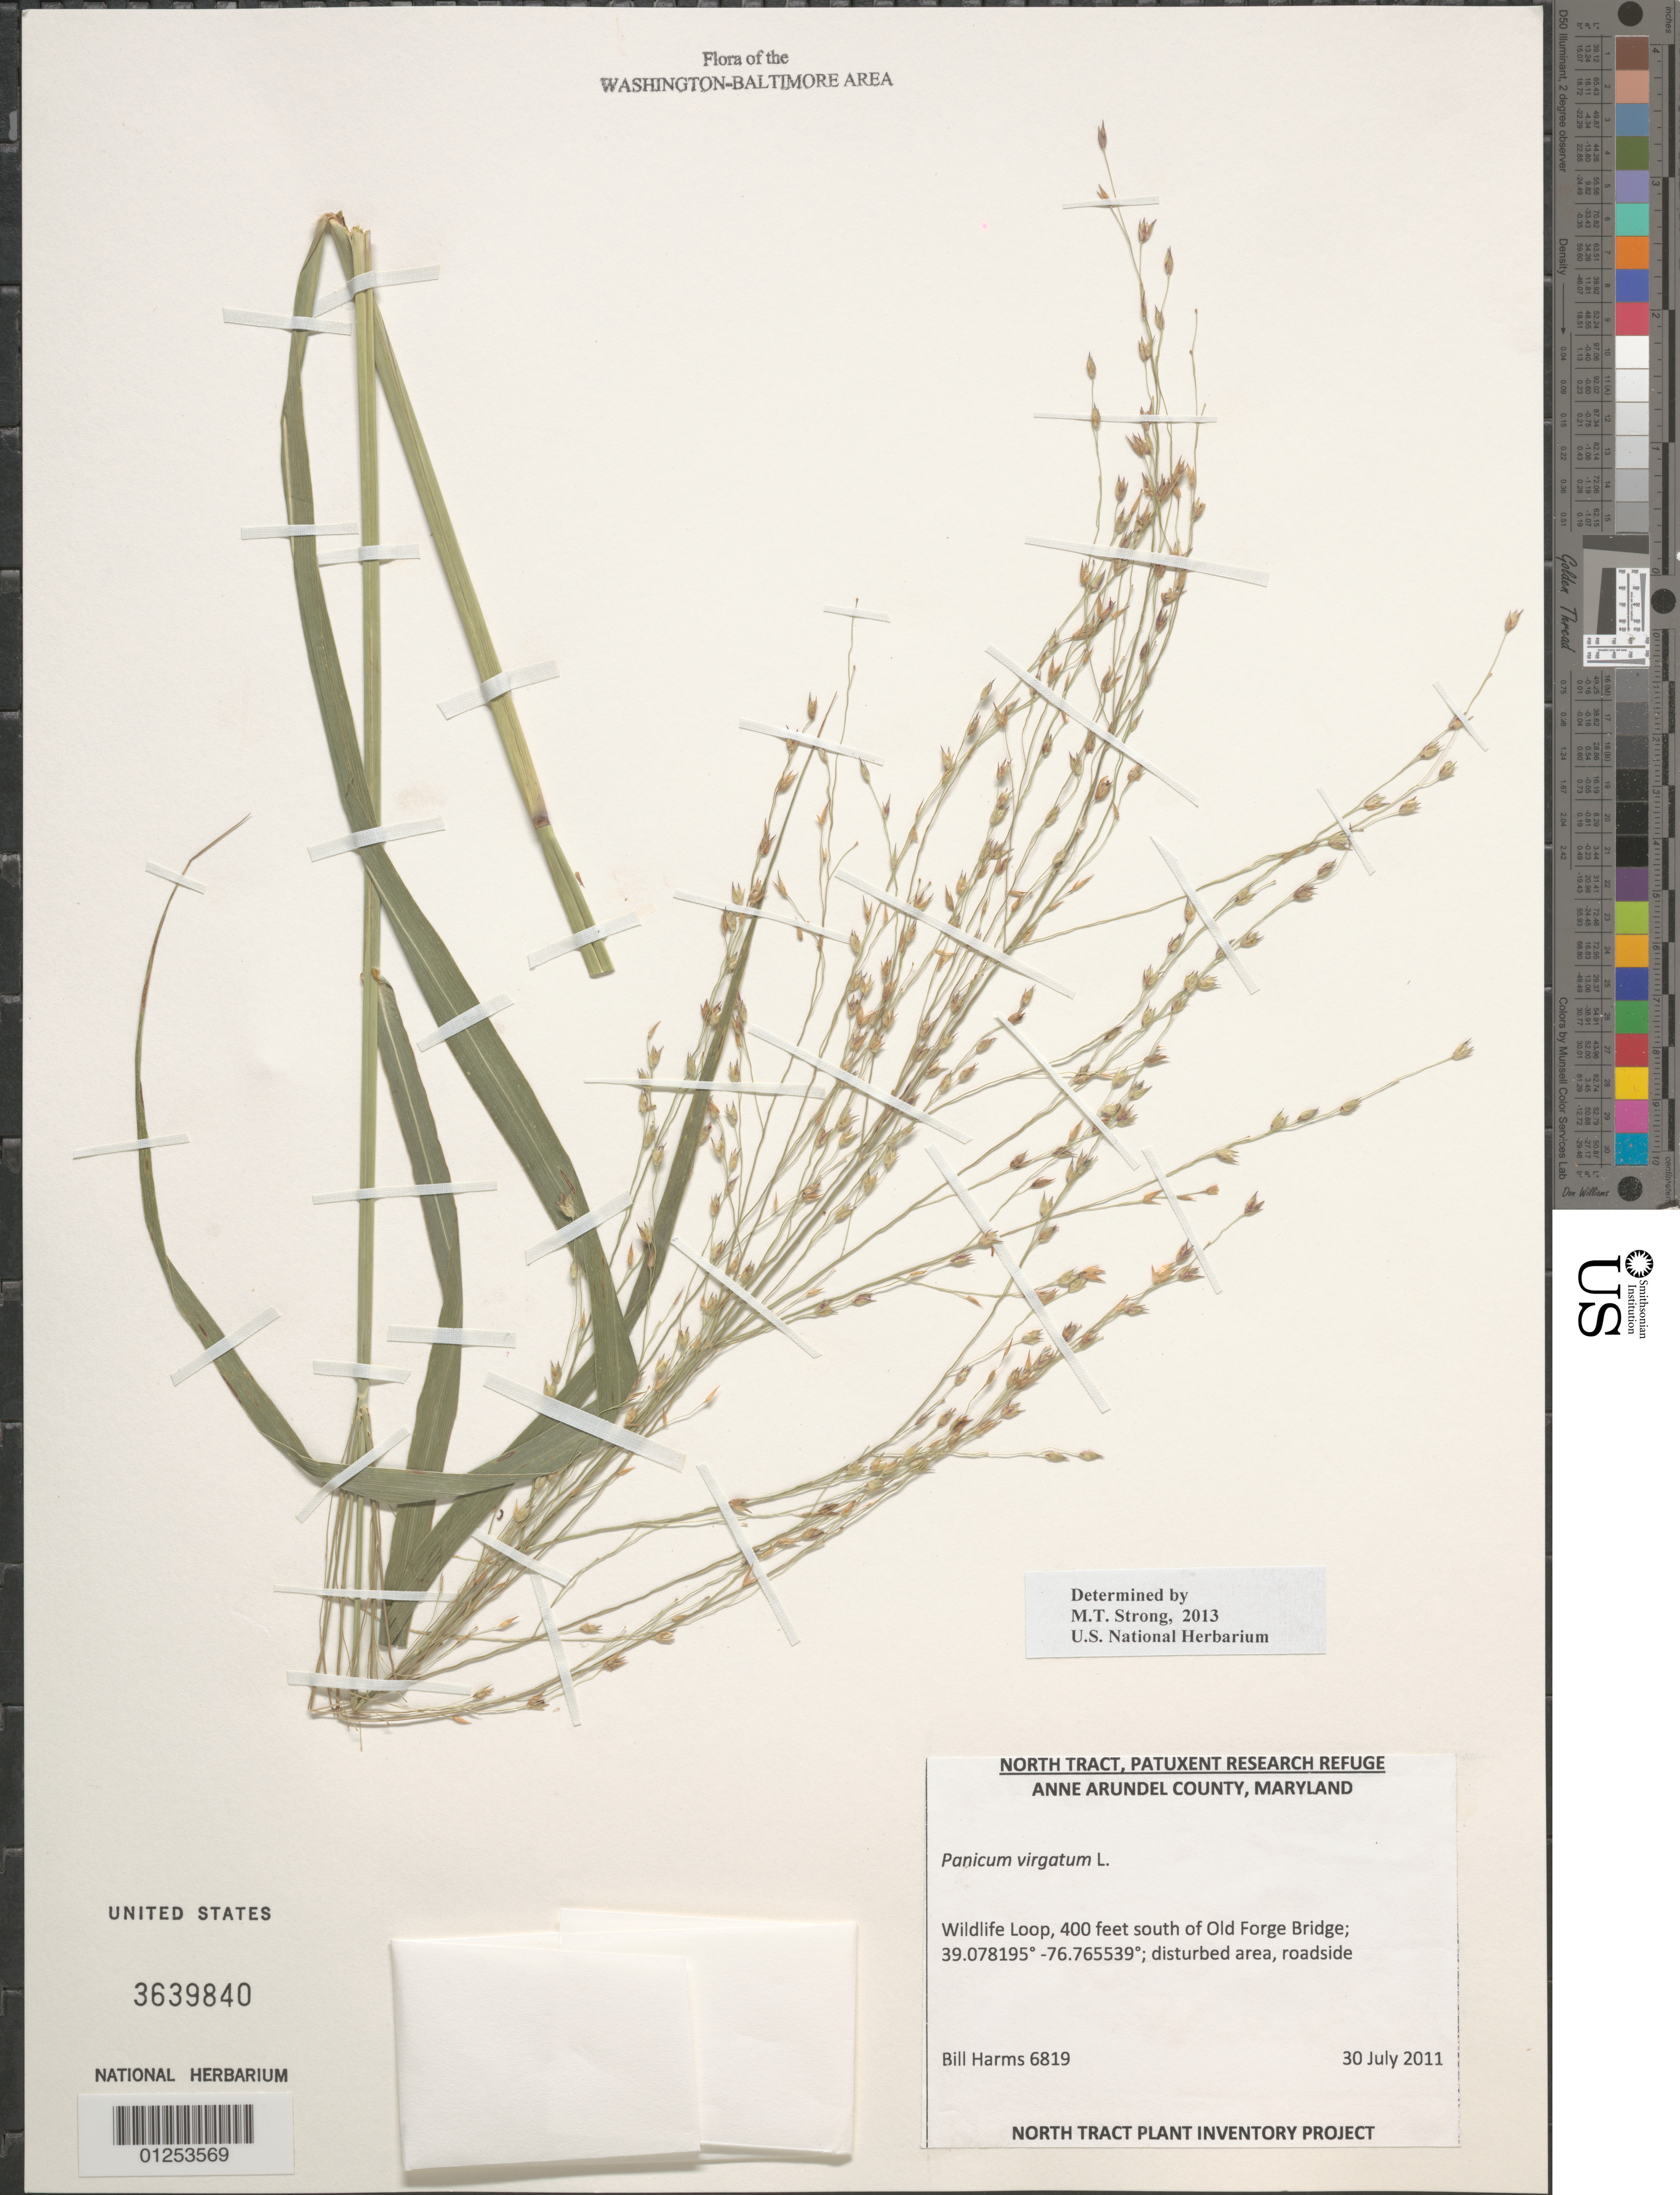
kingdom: Plantae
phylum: Tracheophyta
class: Liliopsida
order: Poales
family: Poaceae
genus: Panicum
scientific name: Panicum virgatum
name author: L.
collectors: B. Harms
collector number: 6819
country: United States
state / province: Maryland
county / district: Anne Arundel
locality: Wildlife Loop, 400 feet south of Old Forge Bridge.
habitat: disturbed area, roadside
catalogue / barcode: US 3639840